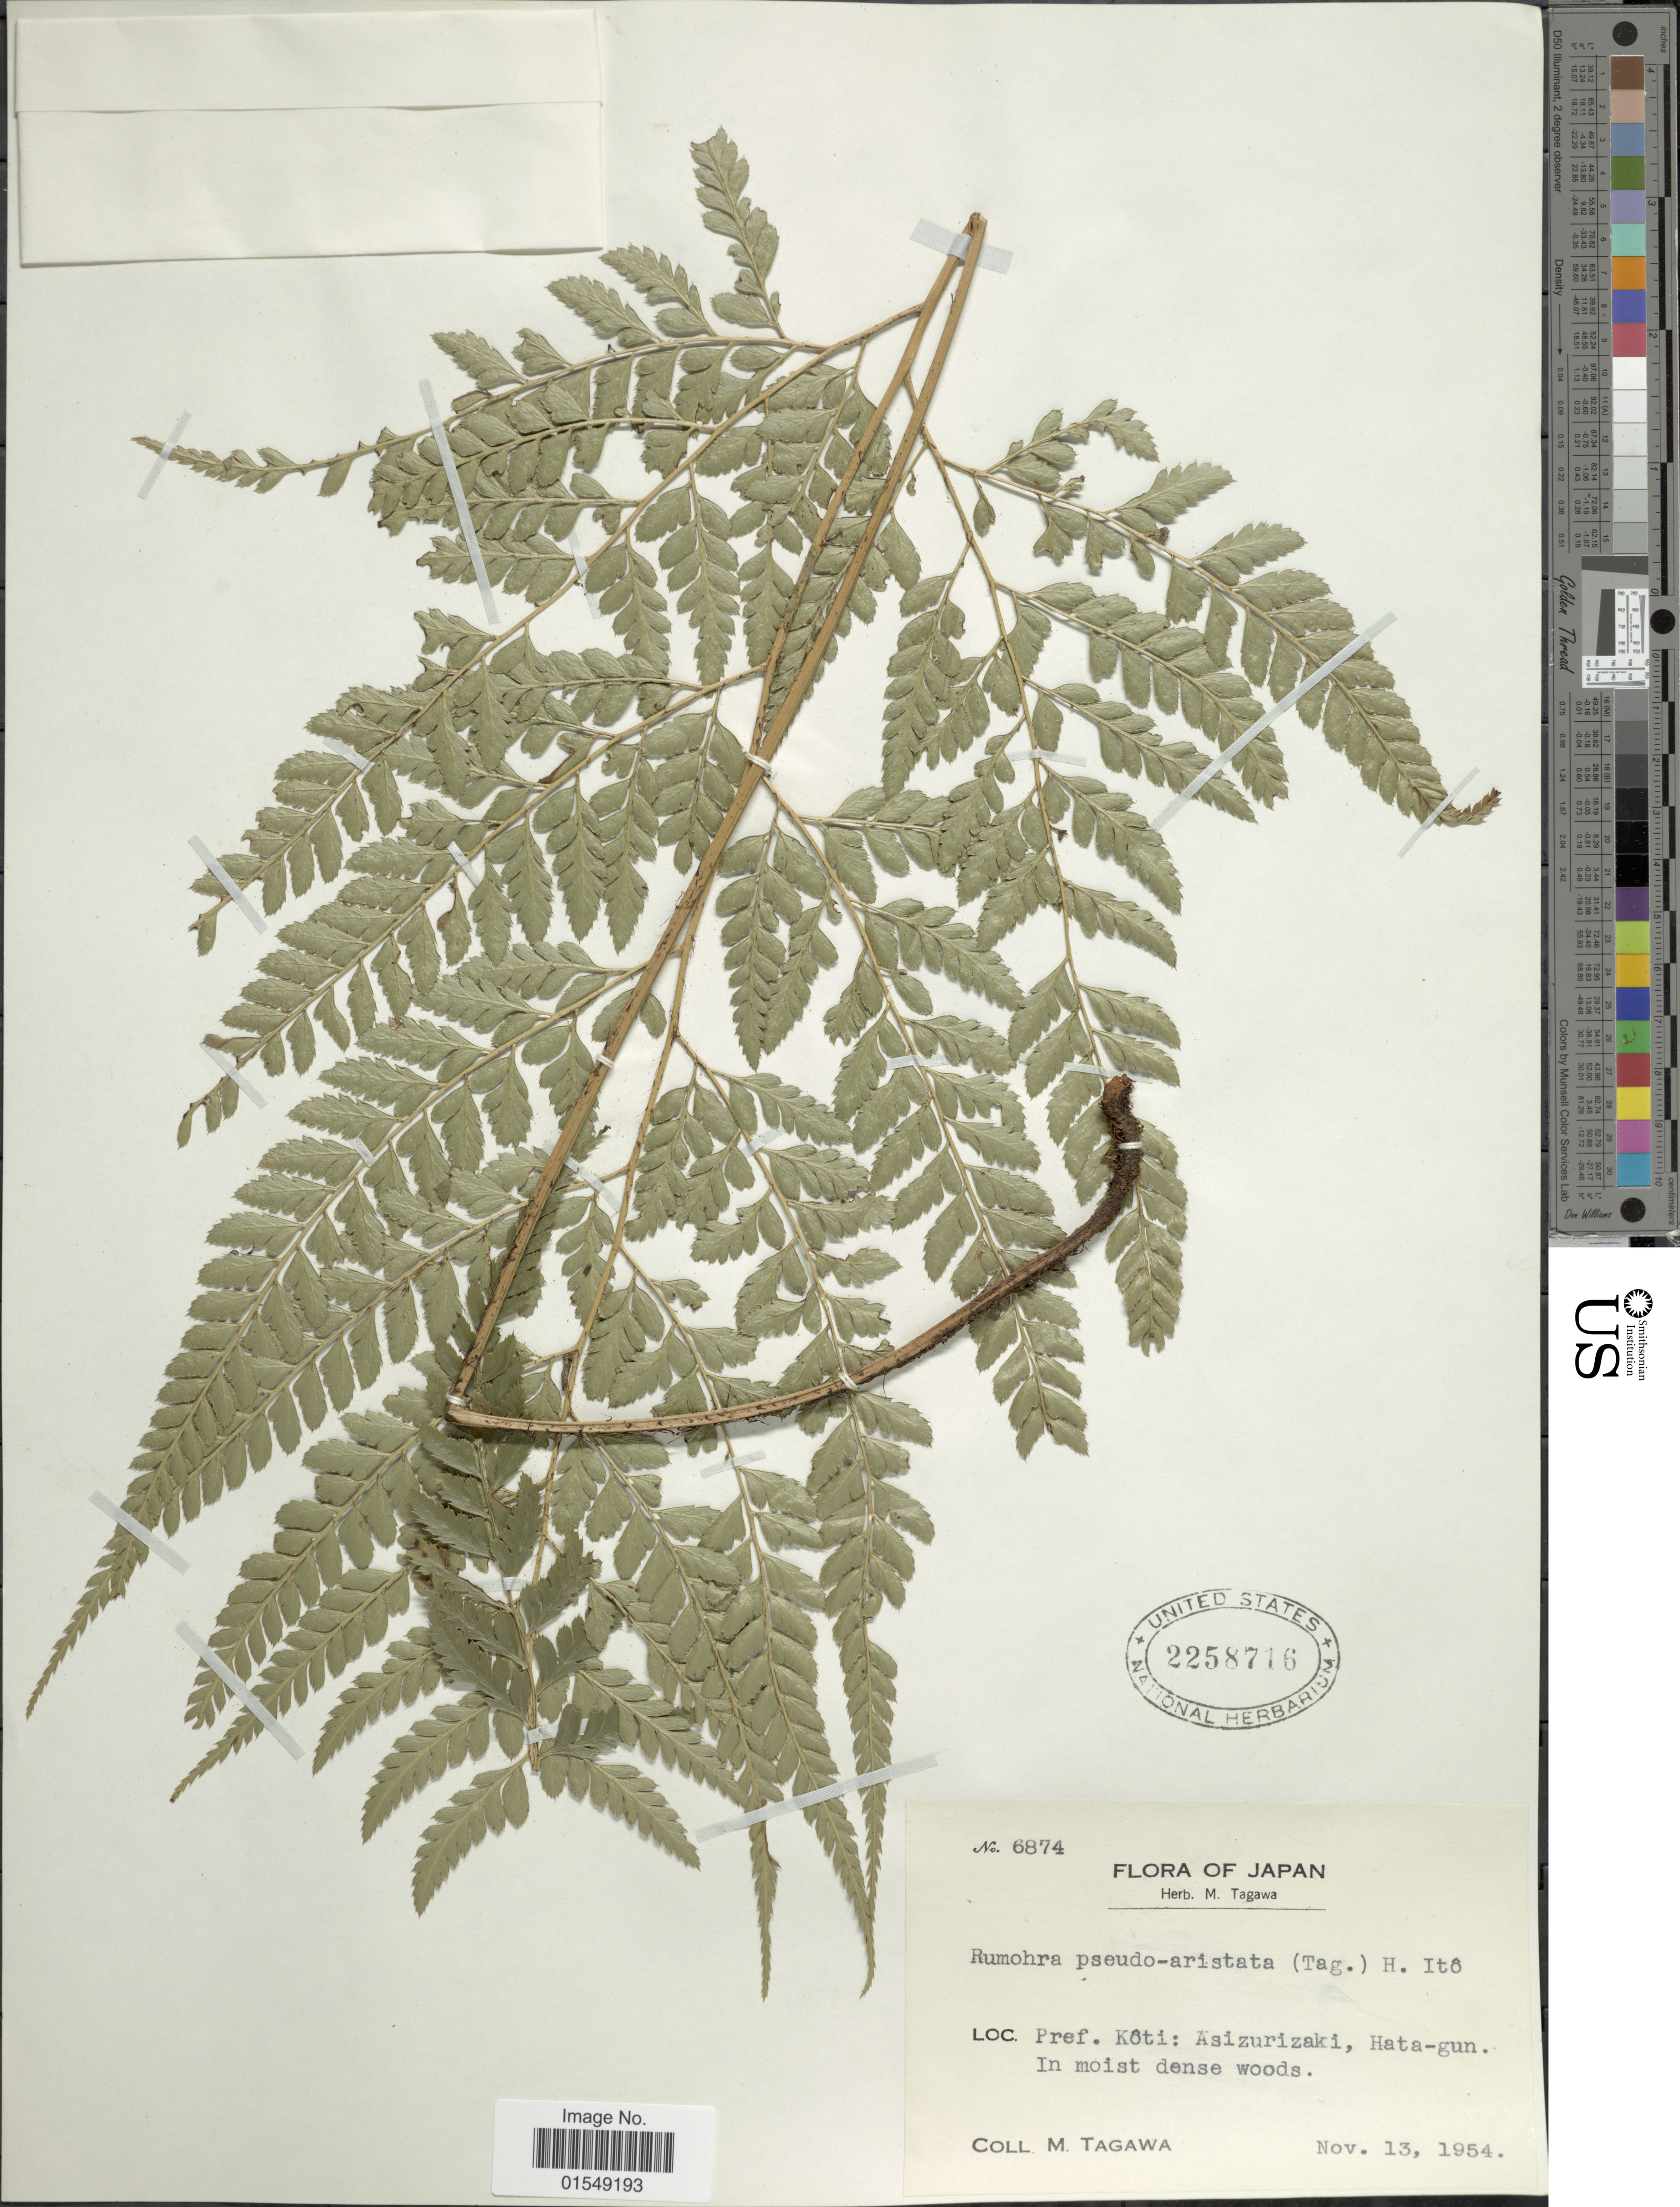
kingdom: Plantae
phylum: Tracheophyta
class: Polypodiopsida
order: Polypodiales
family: Dryopteridaceae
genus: Arachniodes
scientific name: Arachniodes pseudoaristata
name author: (Tagawa) Ohwi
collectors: M. Tagawa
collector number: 6874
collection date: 1954-11-13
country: Japan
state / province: Koti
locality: Pref. Kôti: Asizurizaki, Hata-gun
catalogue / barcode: US 2258716